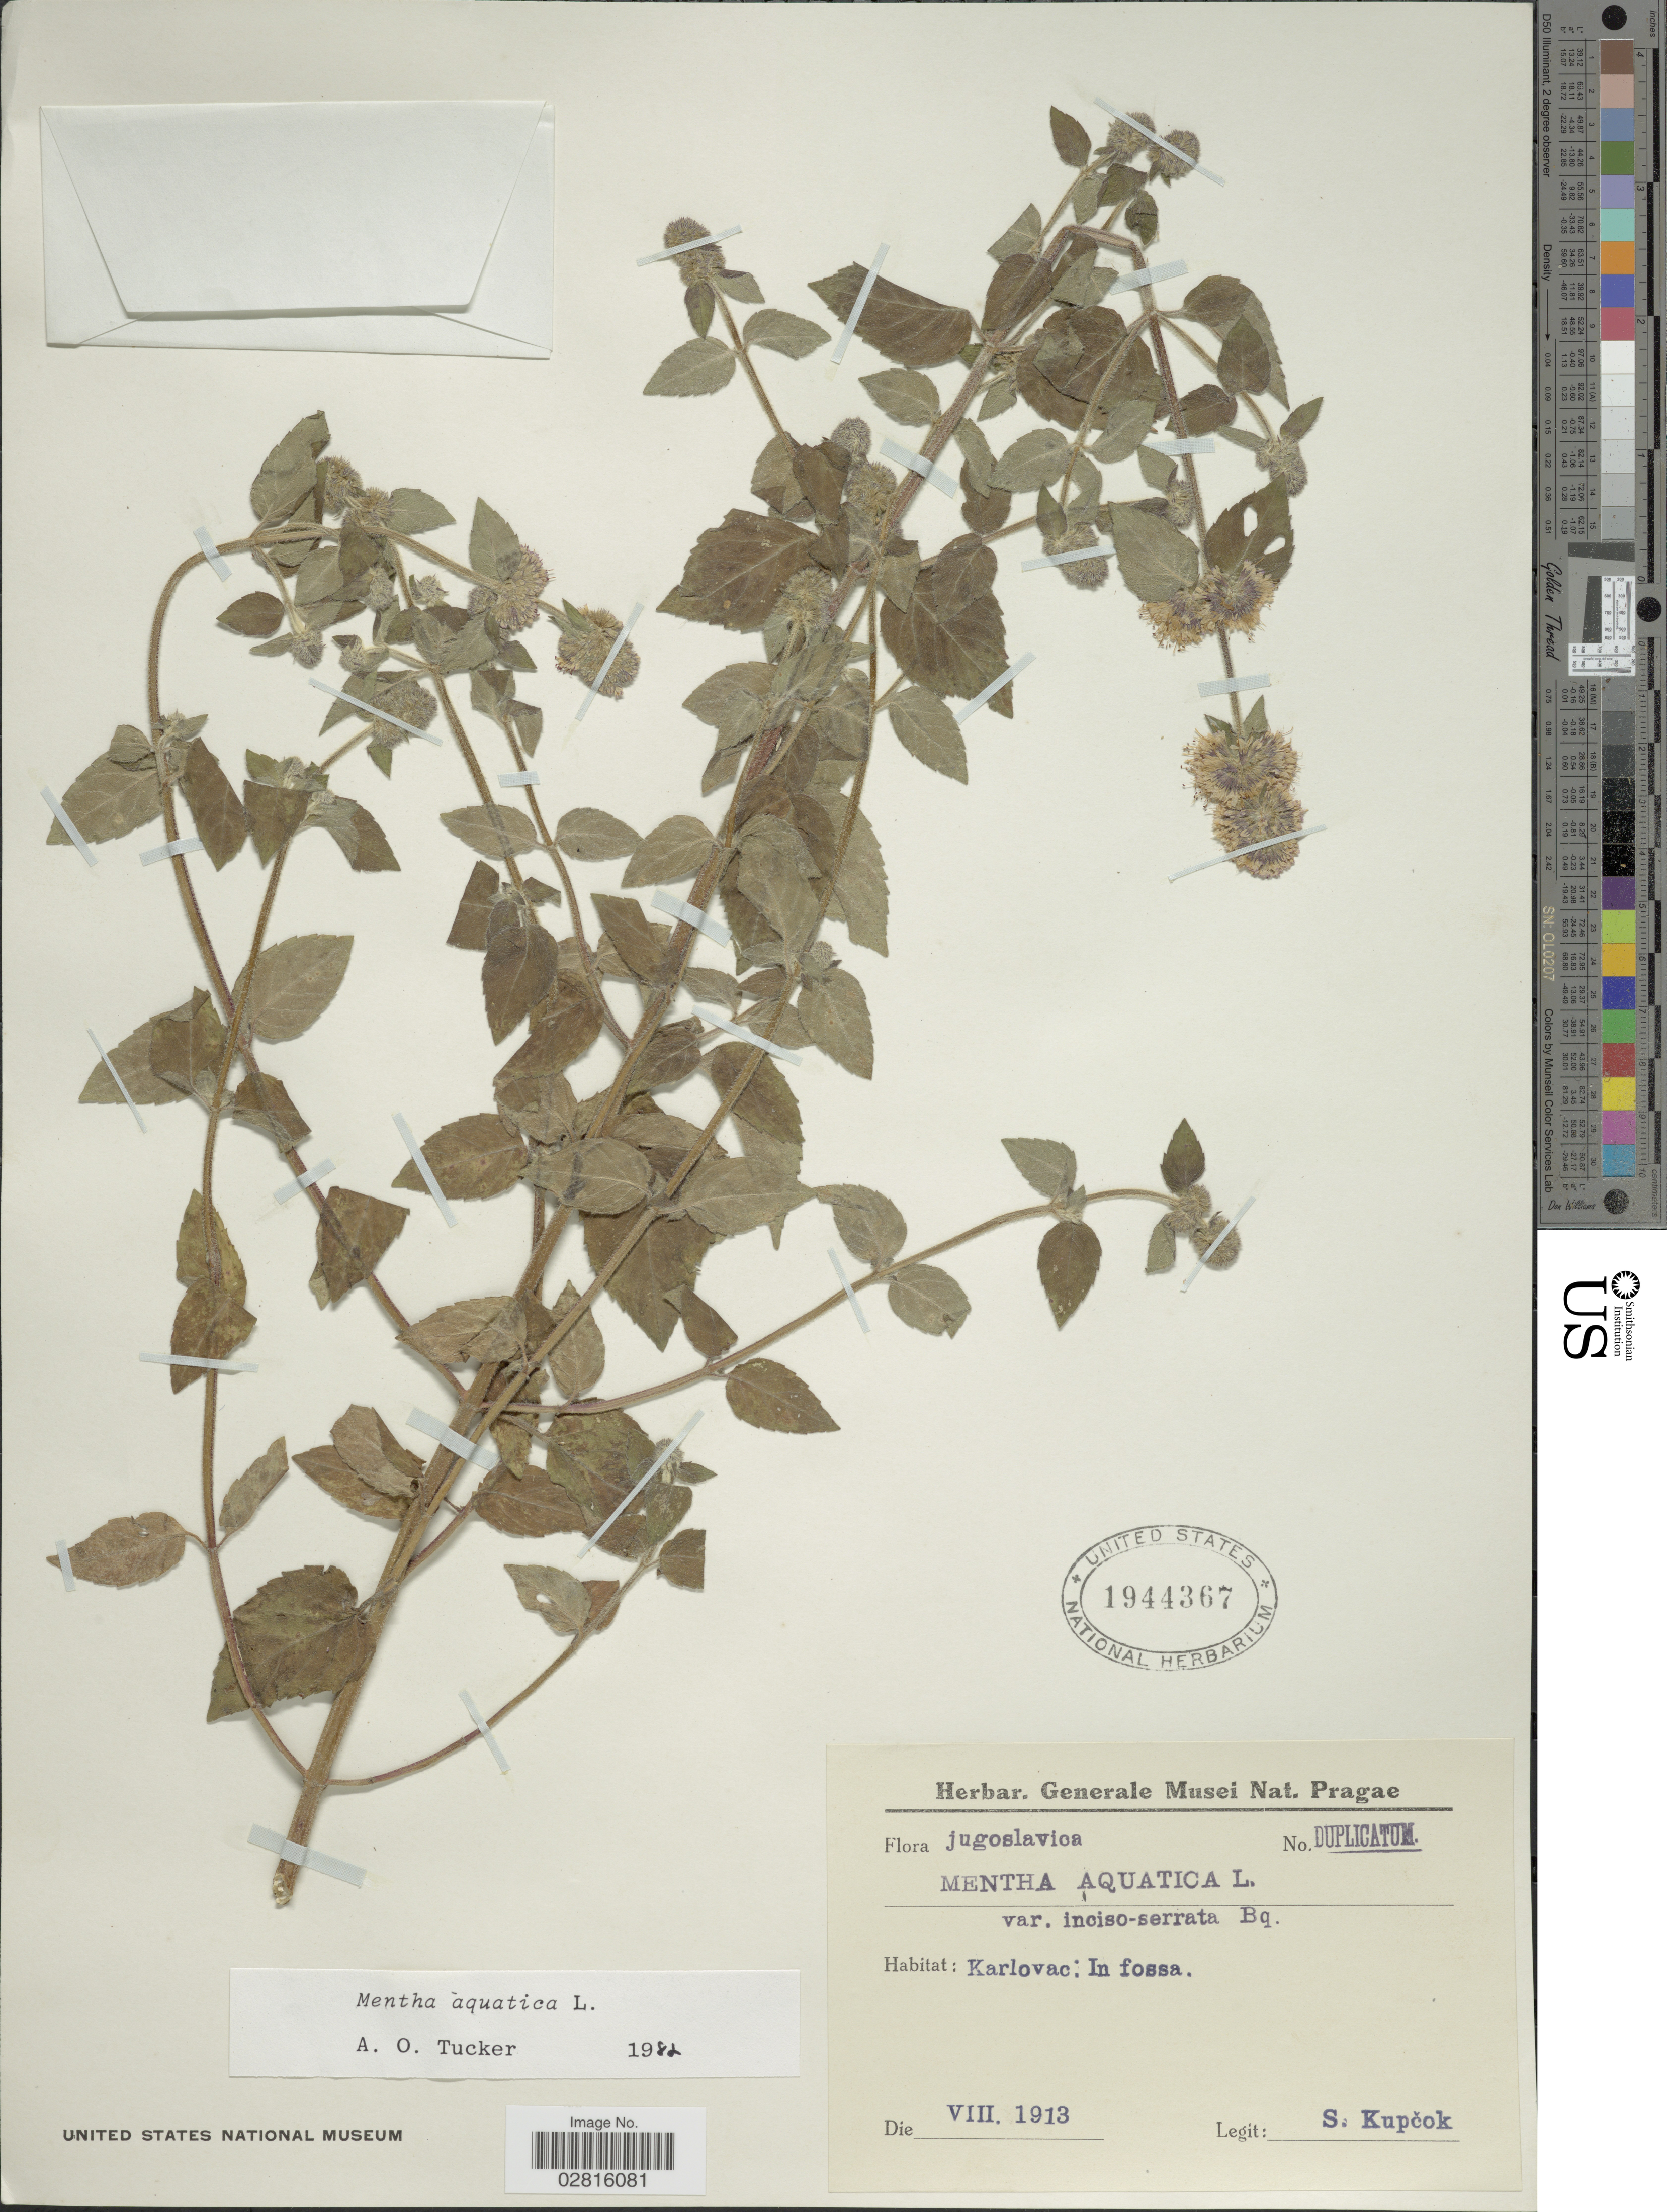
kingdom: Plantae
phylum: Tracheophyta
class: Magnoliopsida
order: Lamiales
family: Lamiaceae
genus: Mentha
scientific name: Mentha aquatica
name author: L.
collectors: S. Kupcok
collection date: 1913-08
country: Croatia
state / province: Karlovac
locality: Karlovac: In fossa.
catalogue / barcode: US 1944367